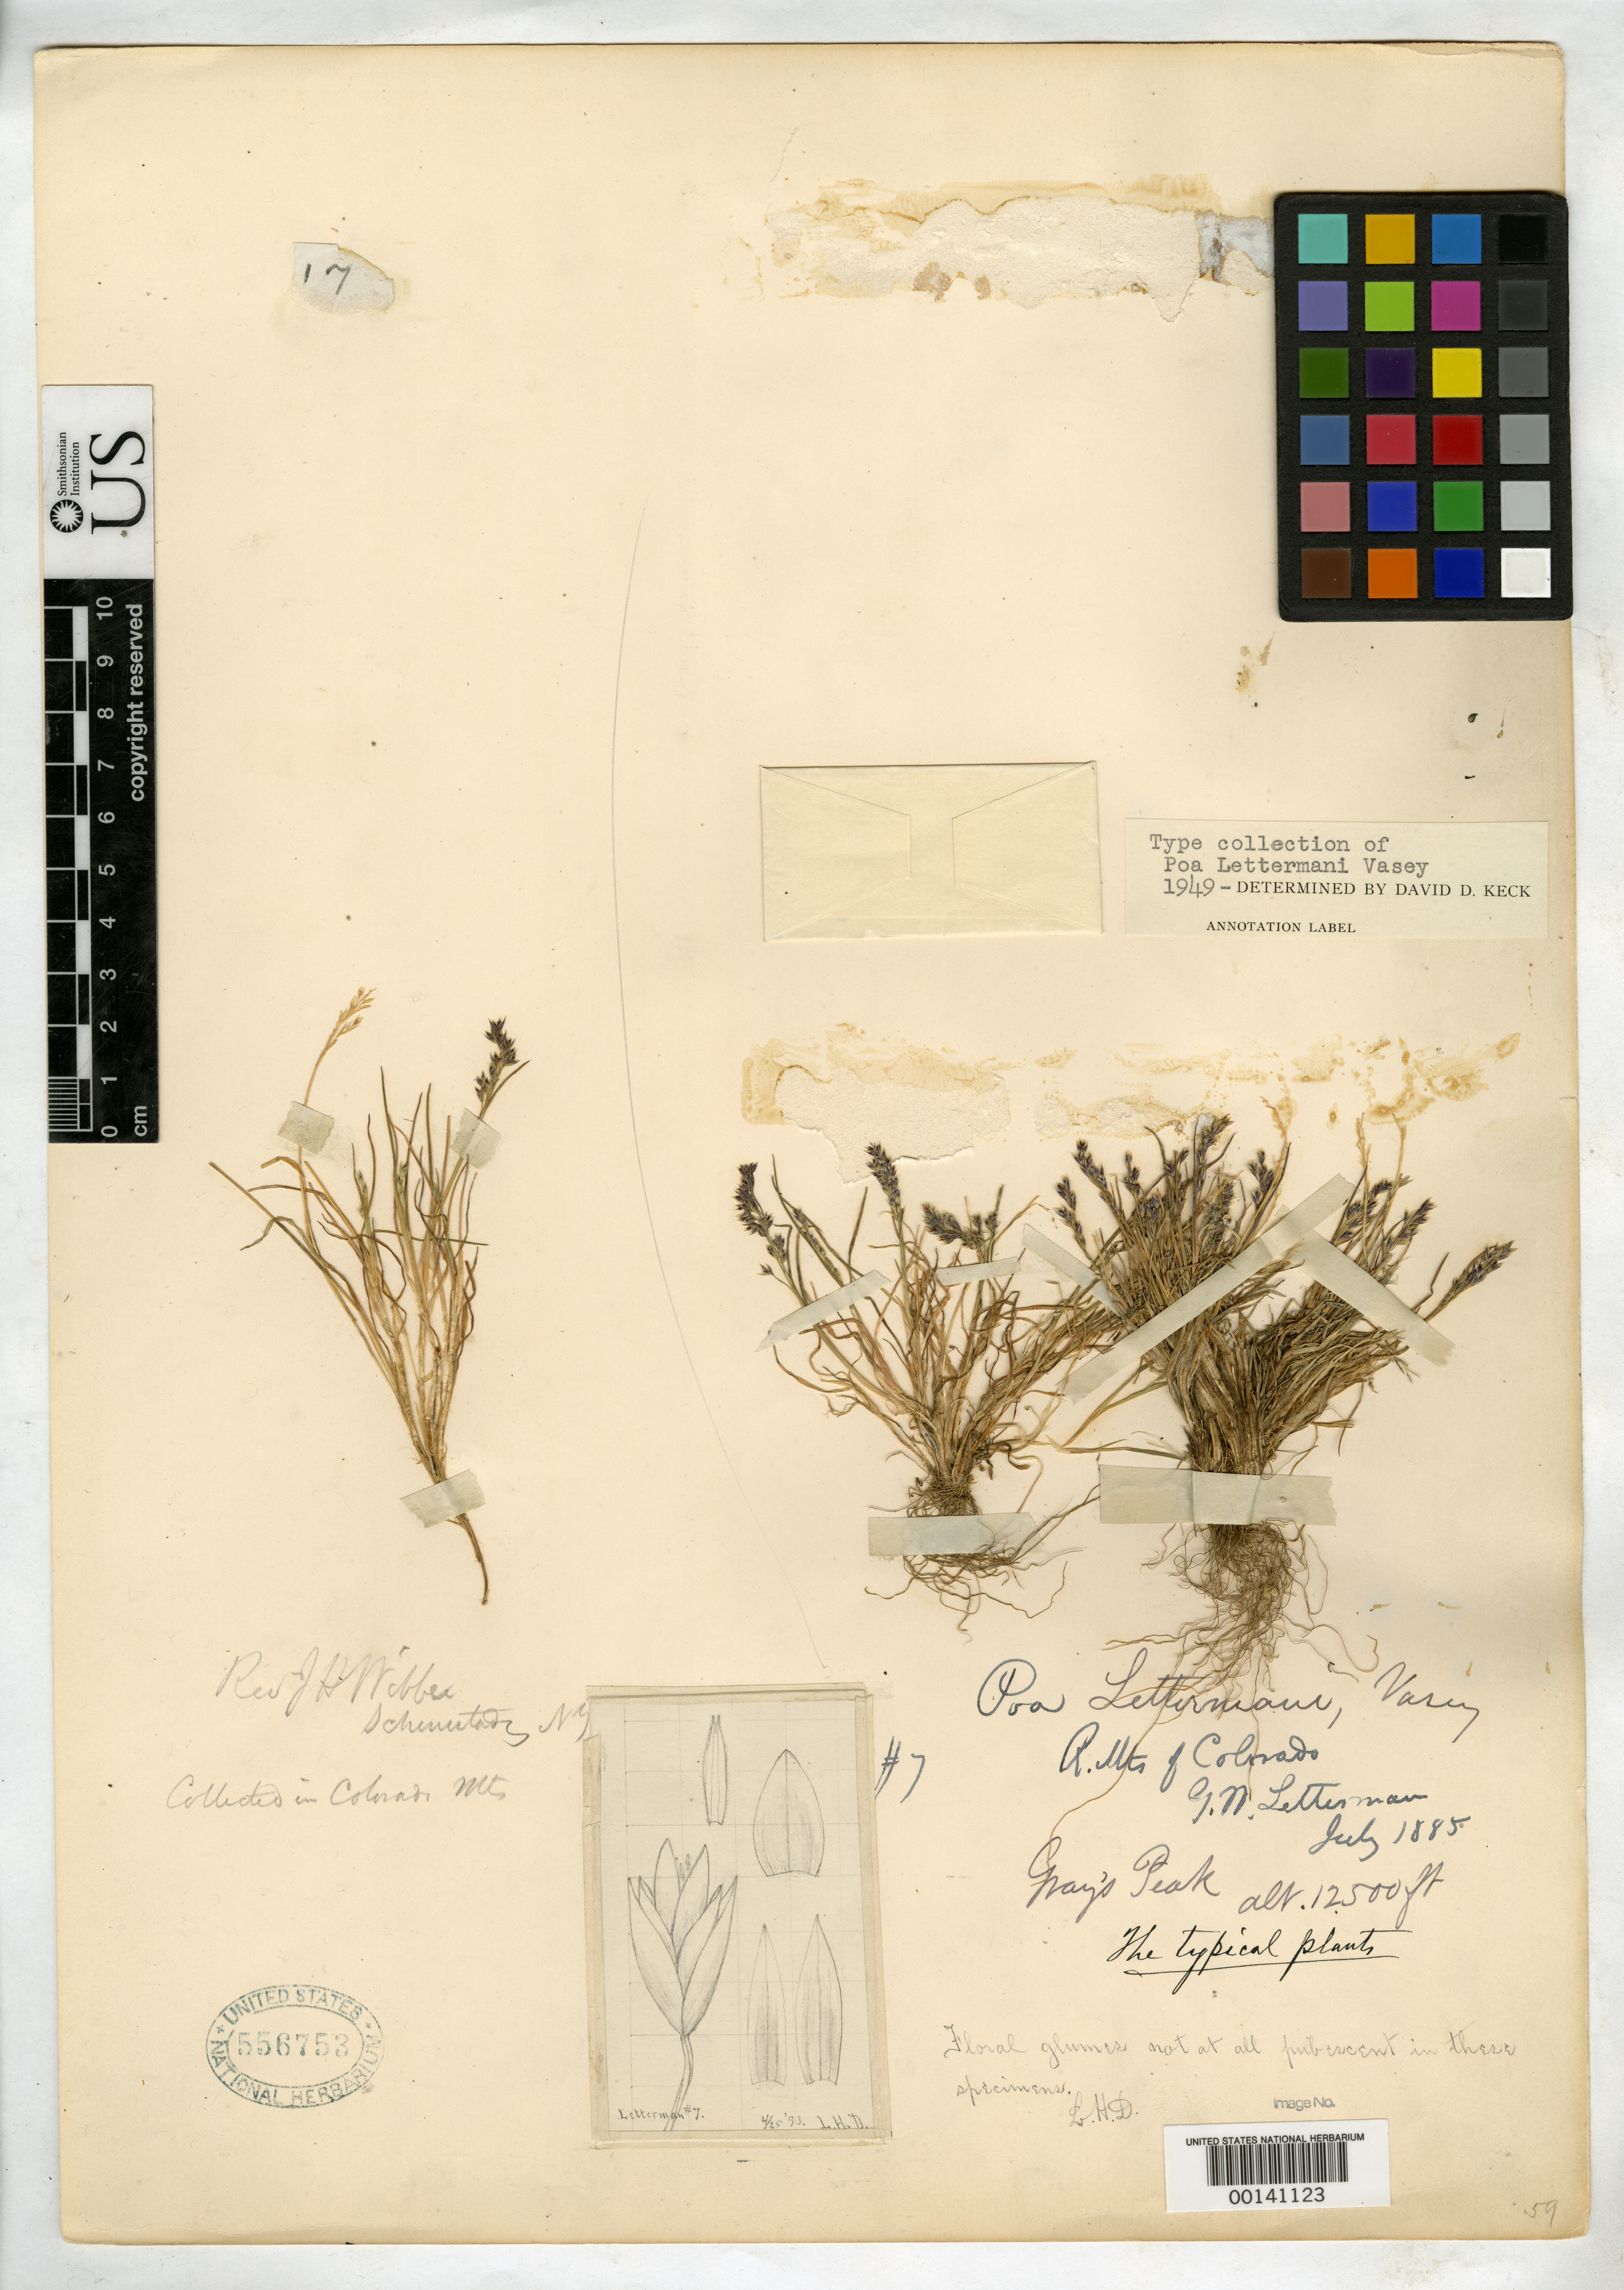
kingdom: Plantae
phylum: Tracheophyta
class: Liliopsida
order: Poales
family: Poaceae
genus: Poa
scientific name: Poa lettermanii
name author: Vasey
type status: Holotype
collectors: G. W. Letterman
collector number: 7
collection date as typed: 1885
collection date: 1885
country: United States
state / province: Colorado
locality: Grays Peak.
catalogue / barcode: US 556753